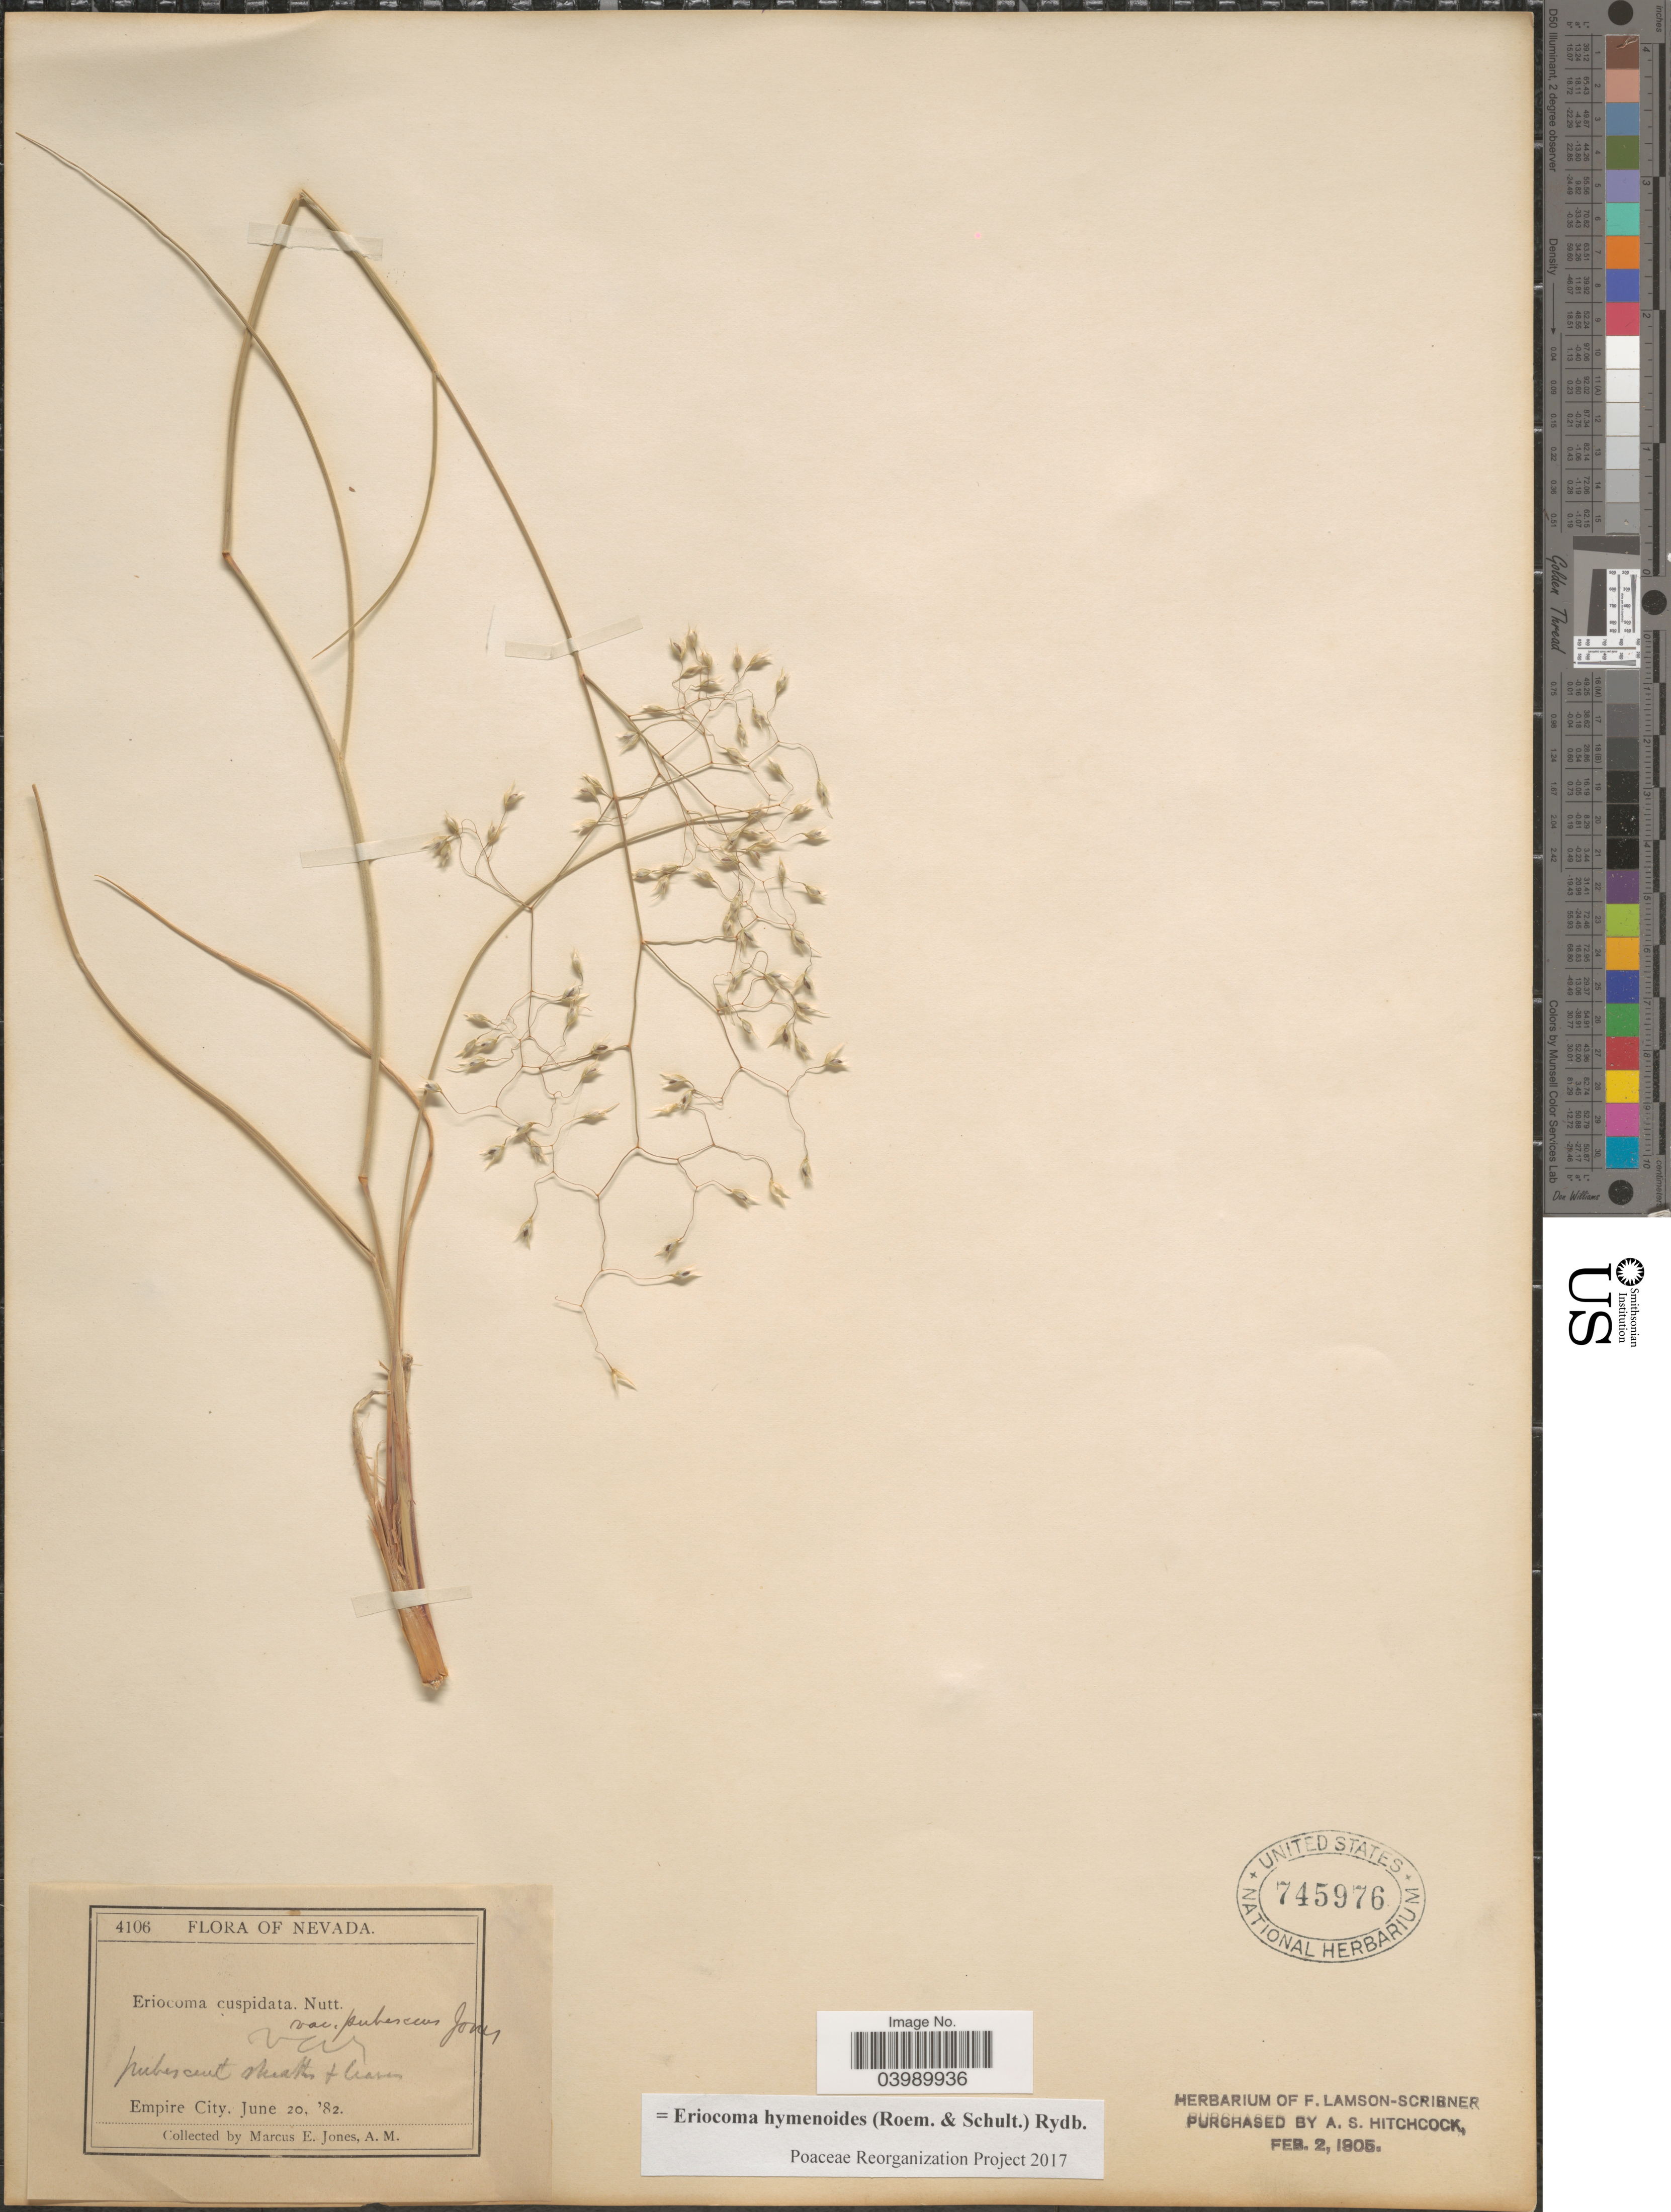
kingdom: Plantae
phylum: Tracheophyta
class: Liliopsida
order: Poales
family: Poaceae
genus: Eriocoma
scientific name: Eriocoma hymenoides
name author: (Roem. & Schult.) Rydb.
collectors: M. E. Jones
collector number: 4106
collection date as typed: Transcribed d/m/y: 20/6/82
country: United States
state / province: Nevada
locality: Empire City.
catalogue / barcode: US 745976